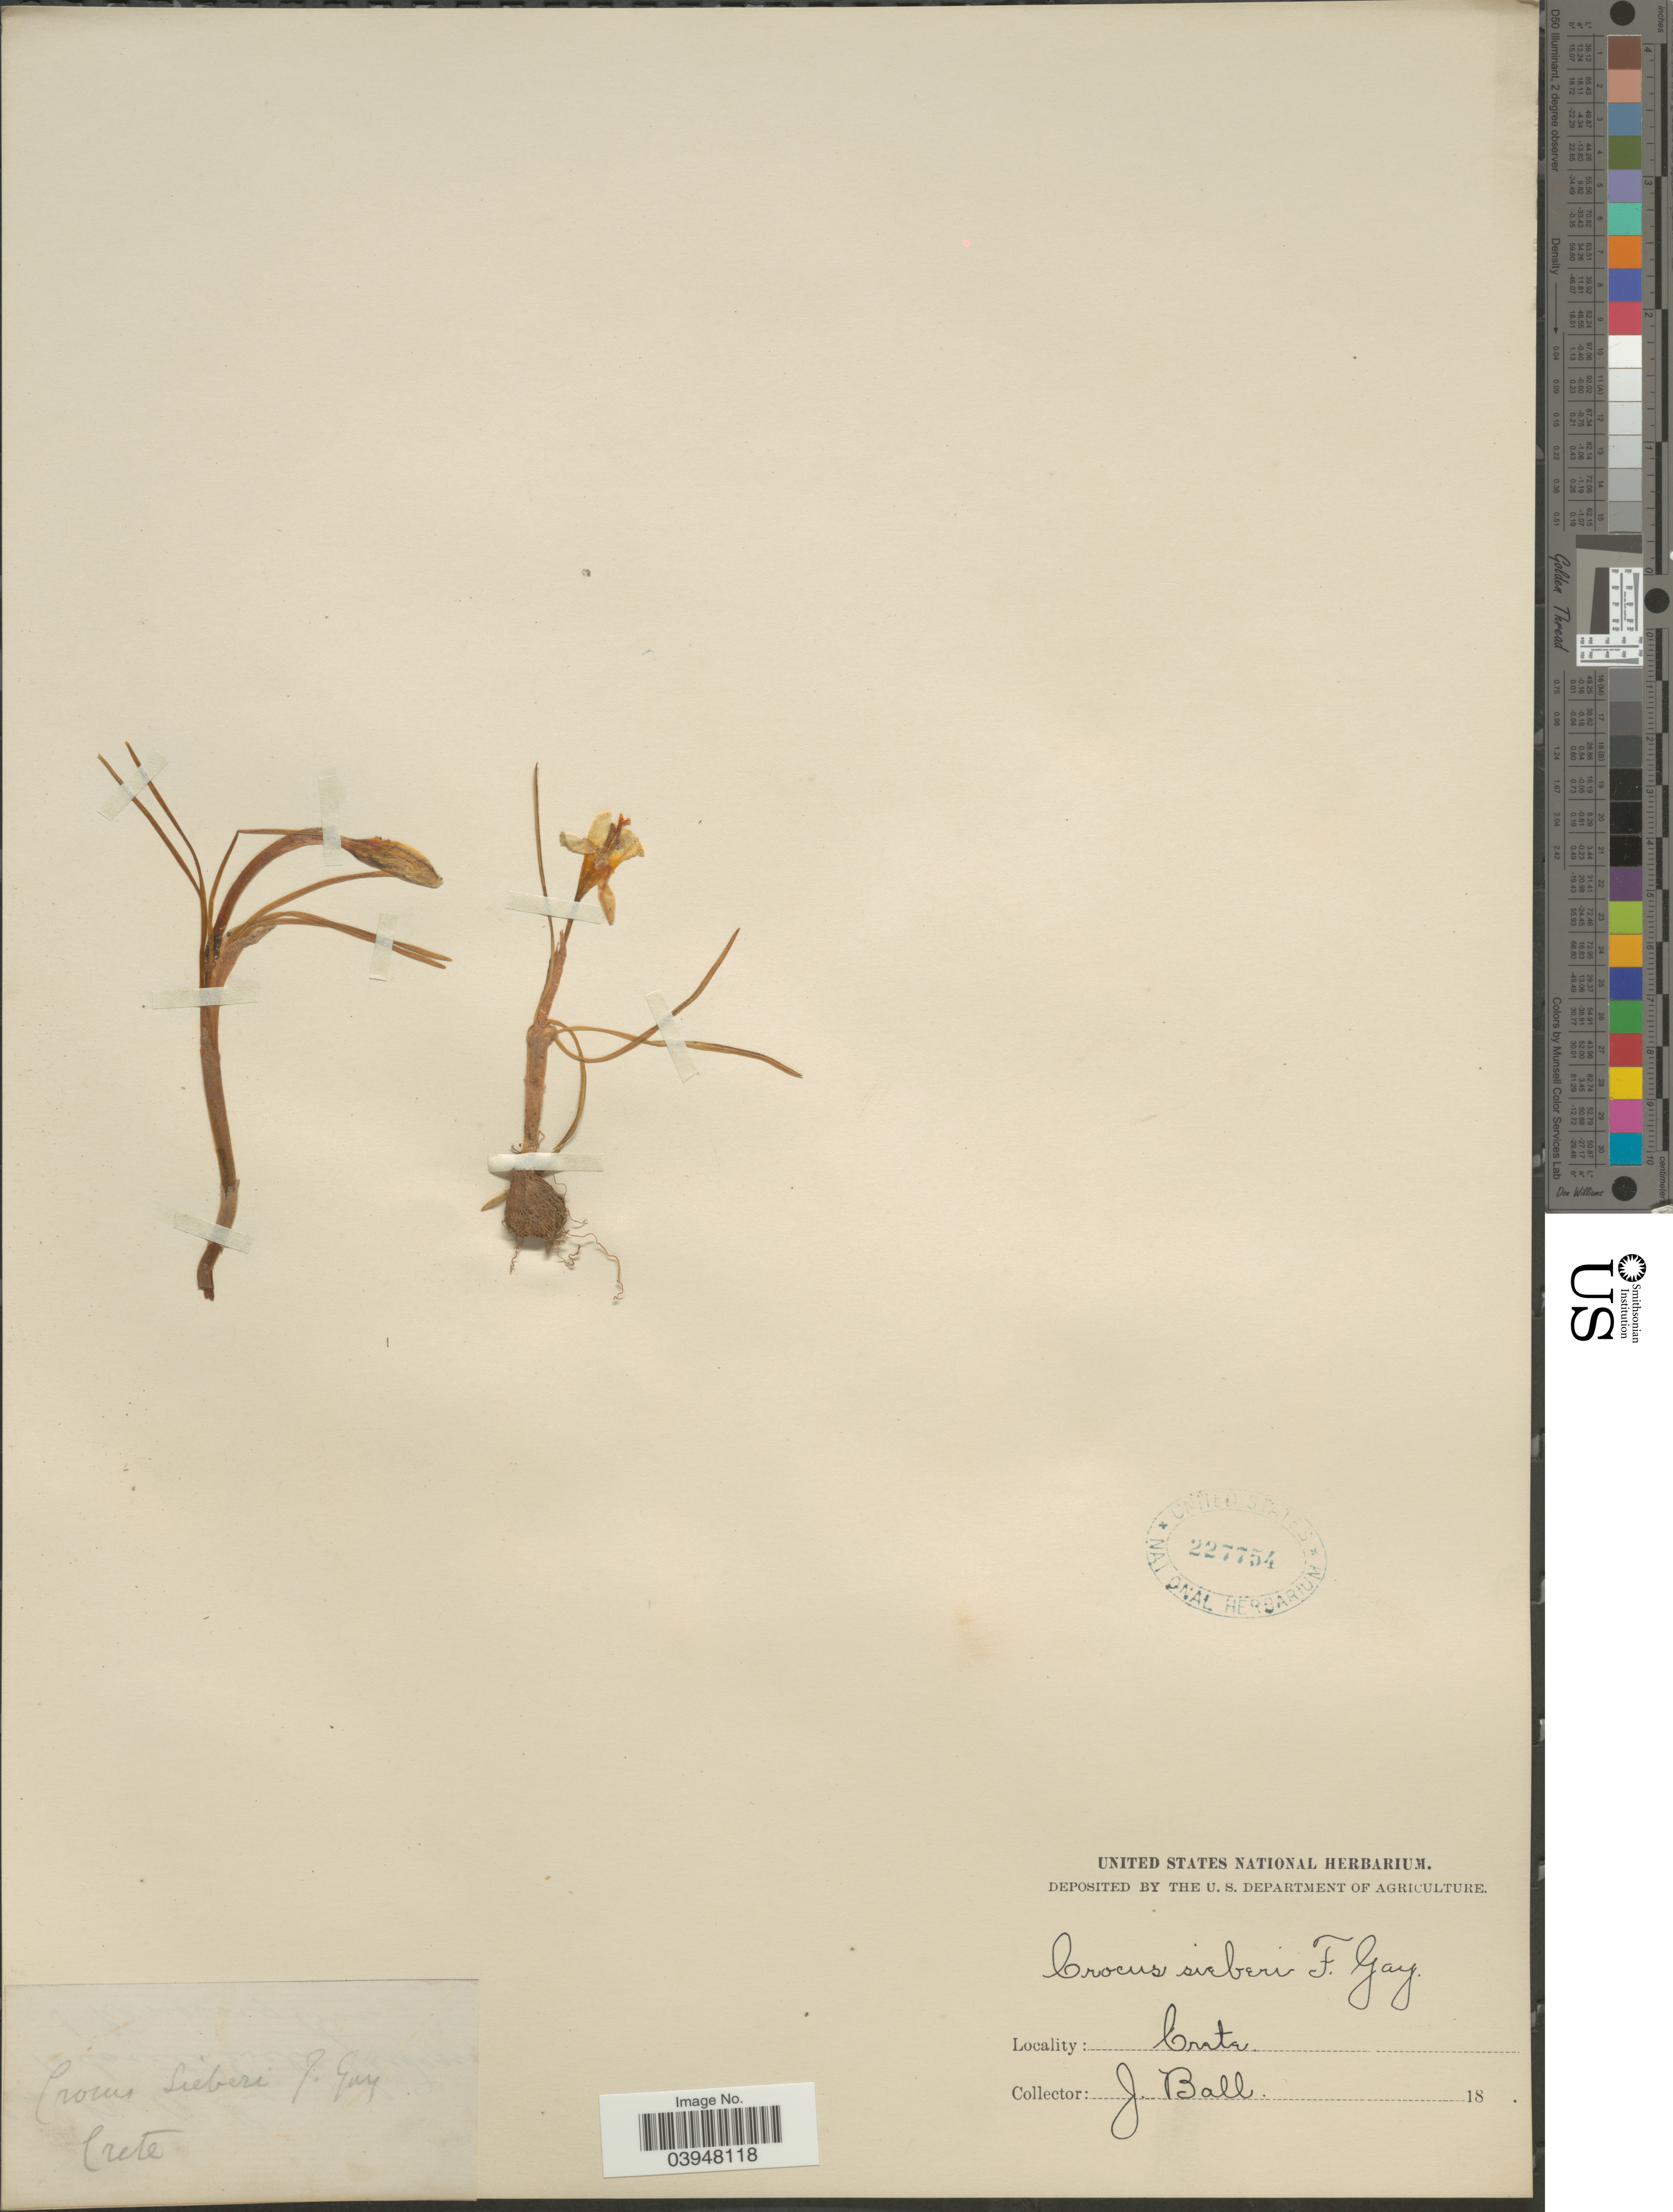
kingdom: Plantae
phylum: Tracheophyta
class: Liliopsida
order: Asparagales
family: Iridaceae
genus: Crocus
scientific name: Crocus sieberi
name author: J. Gay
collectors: J. Ball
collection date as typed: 18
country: Greece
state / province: Crete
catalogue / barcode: US 227754